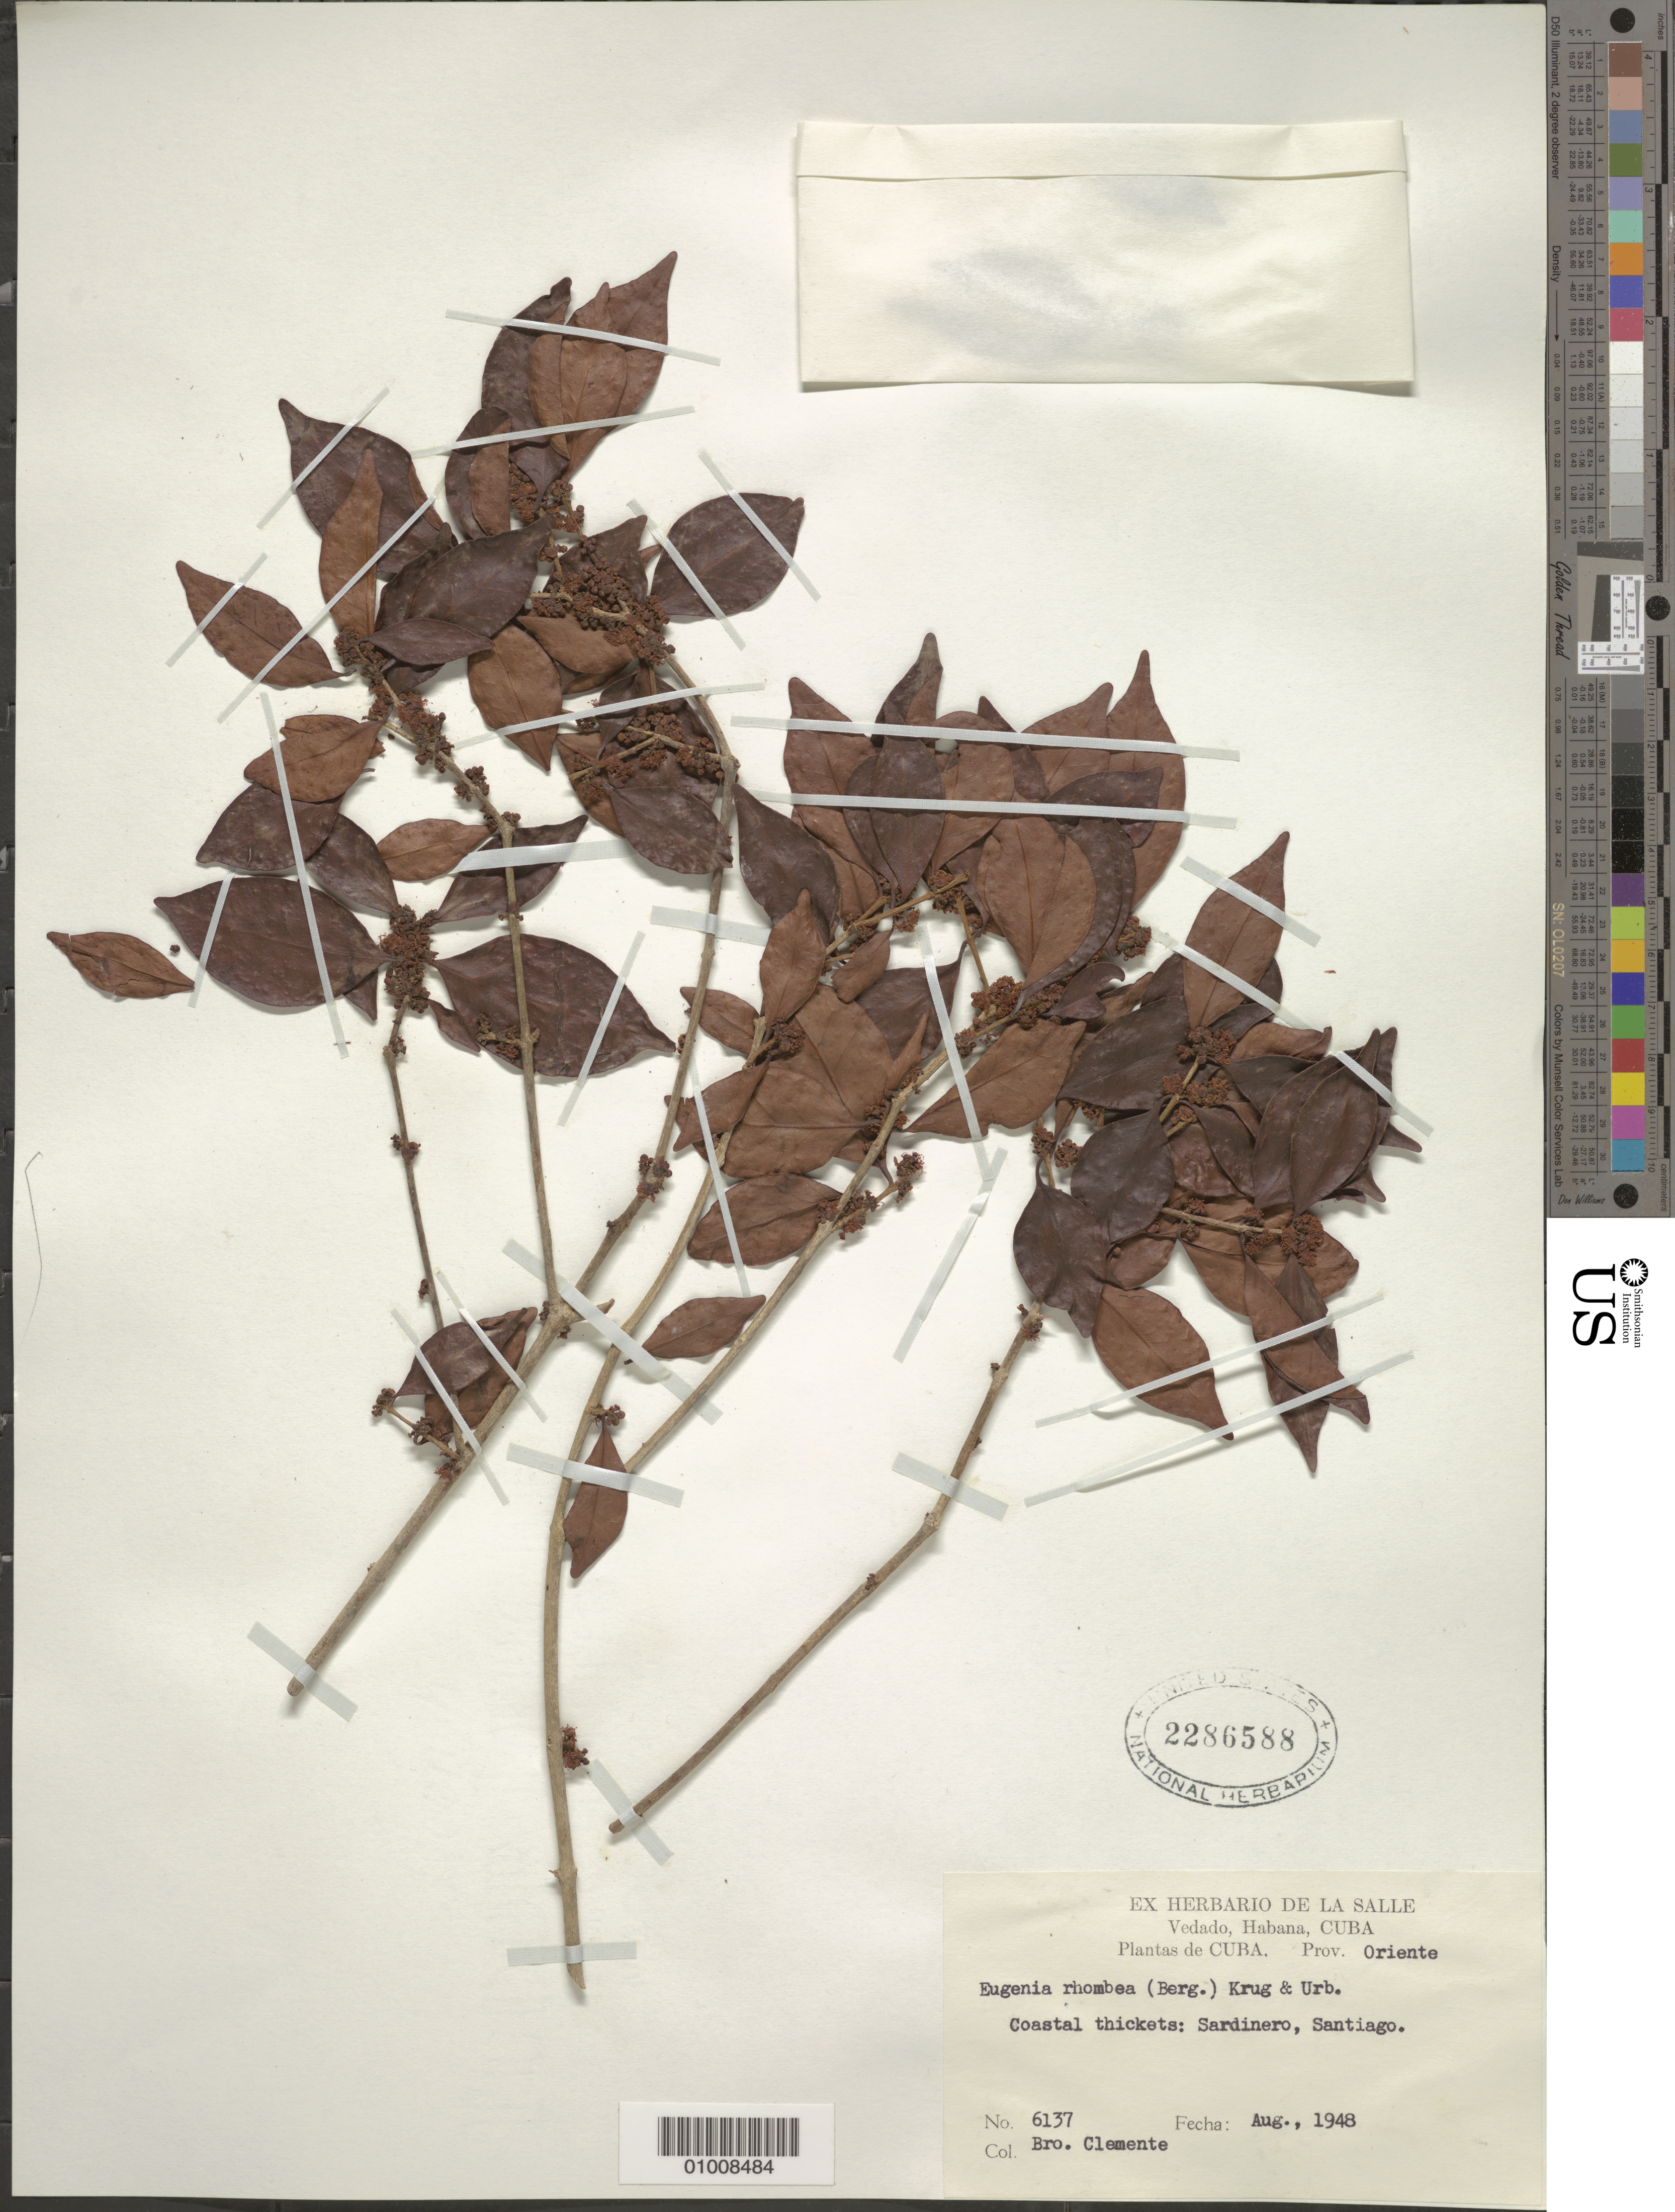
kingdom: Plantae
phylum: Tracheophyta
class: Magnoliopsida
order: Myrtales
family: Myrtaceae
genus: Eugenia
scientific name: Eugenia rhombea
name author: (O. Berg) Krug & Urb.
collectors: Bro. Clemente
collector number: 6137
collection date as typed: Aug 1948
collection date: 1948-08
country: Cuba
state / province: Santiago de Cuba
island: Cuba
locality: Sardinero, Santiago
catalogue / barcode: US 2286588